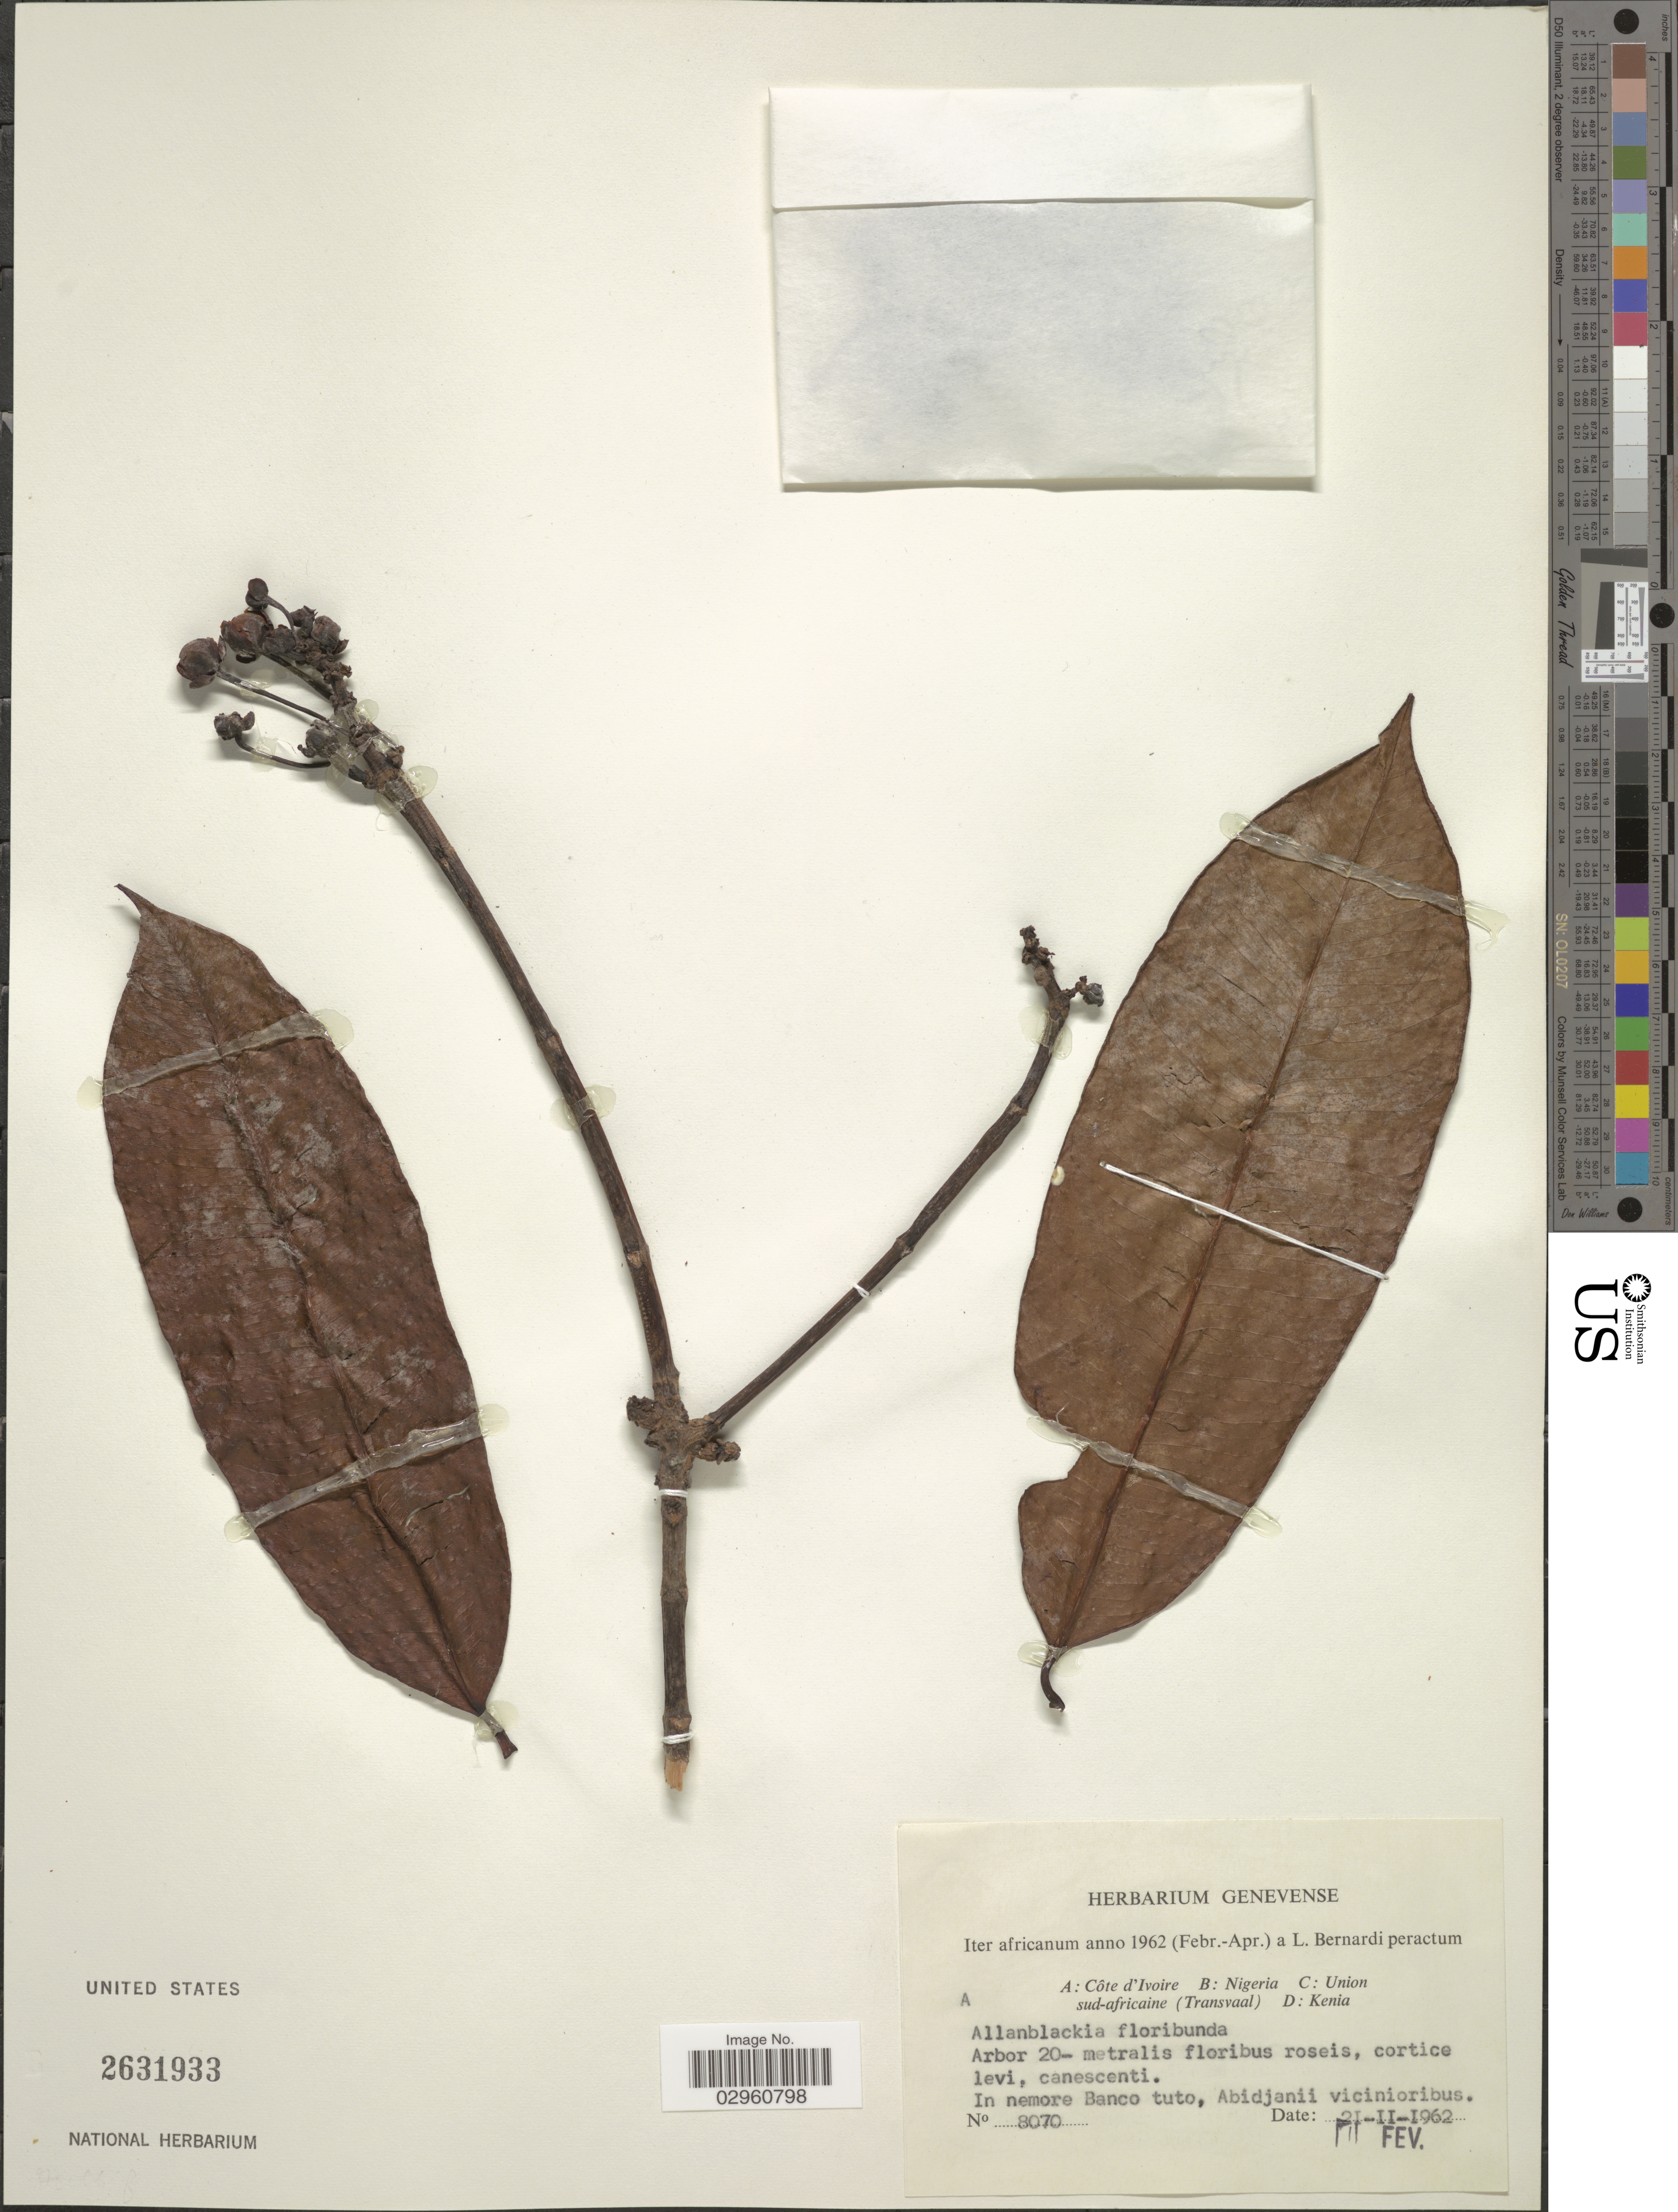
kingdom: Plantae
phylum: Tracheophyta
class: Magnoliopsida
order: Malpighiales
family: Clusiaceae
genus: Allanblackia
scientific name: Allanblackia floribunda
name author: Oliv.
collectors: L. Bernardi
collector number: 8070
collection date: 1962-02-21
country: Ivory Coast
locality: Côte d'Ivoire. In nemore Banco tuto, Abidjanii vicinioribus.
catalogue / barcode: US 2631933